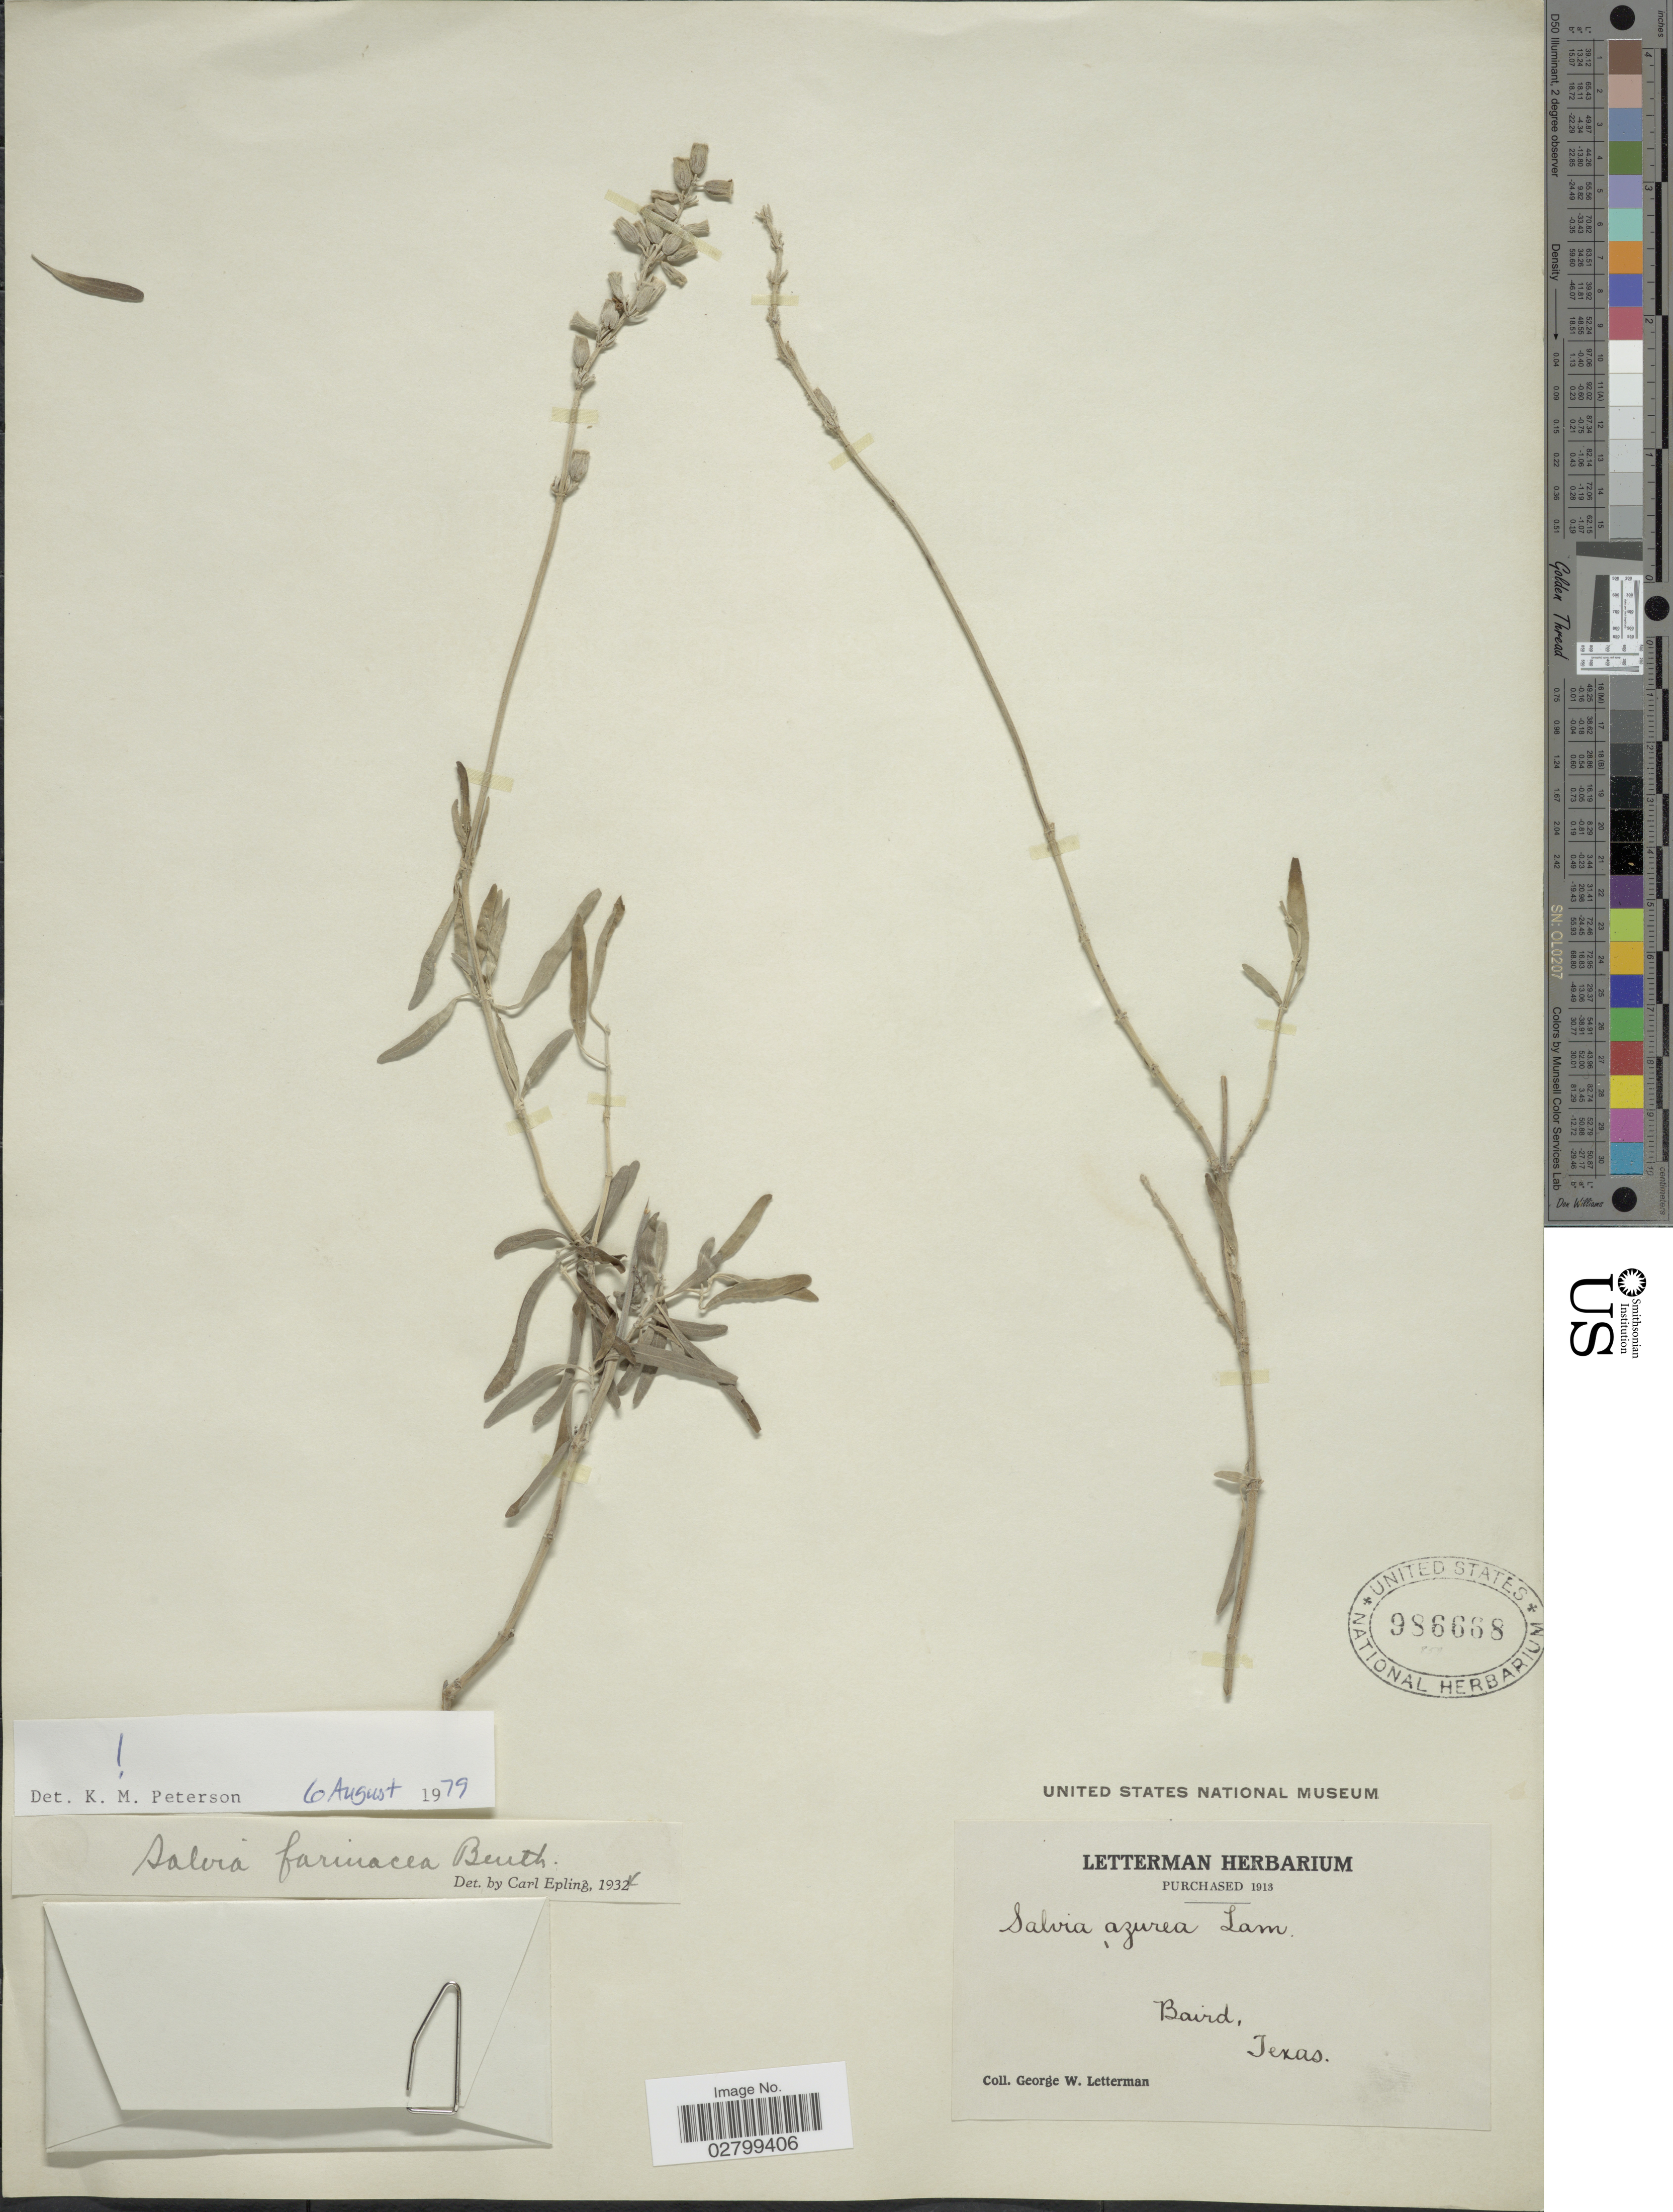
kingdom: Plantae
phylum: Tracheophyta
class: Magnoliopsida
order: Lamiales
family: Lamiaceae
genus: Salvia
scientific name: Salvia farinacea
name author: Benth.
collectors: G. W. Letterman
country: United States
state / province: Texas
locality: Baird.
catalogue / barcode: US 986668